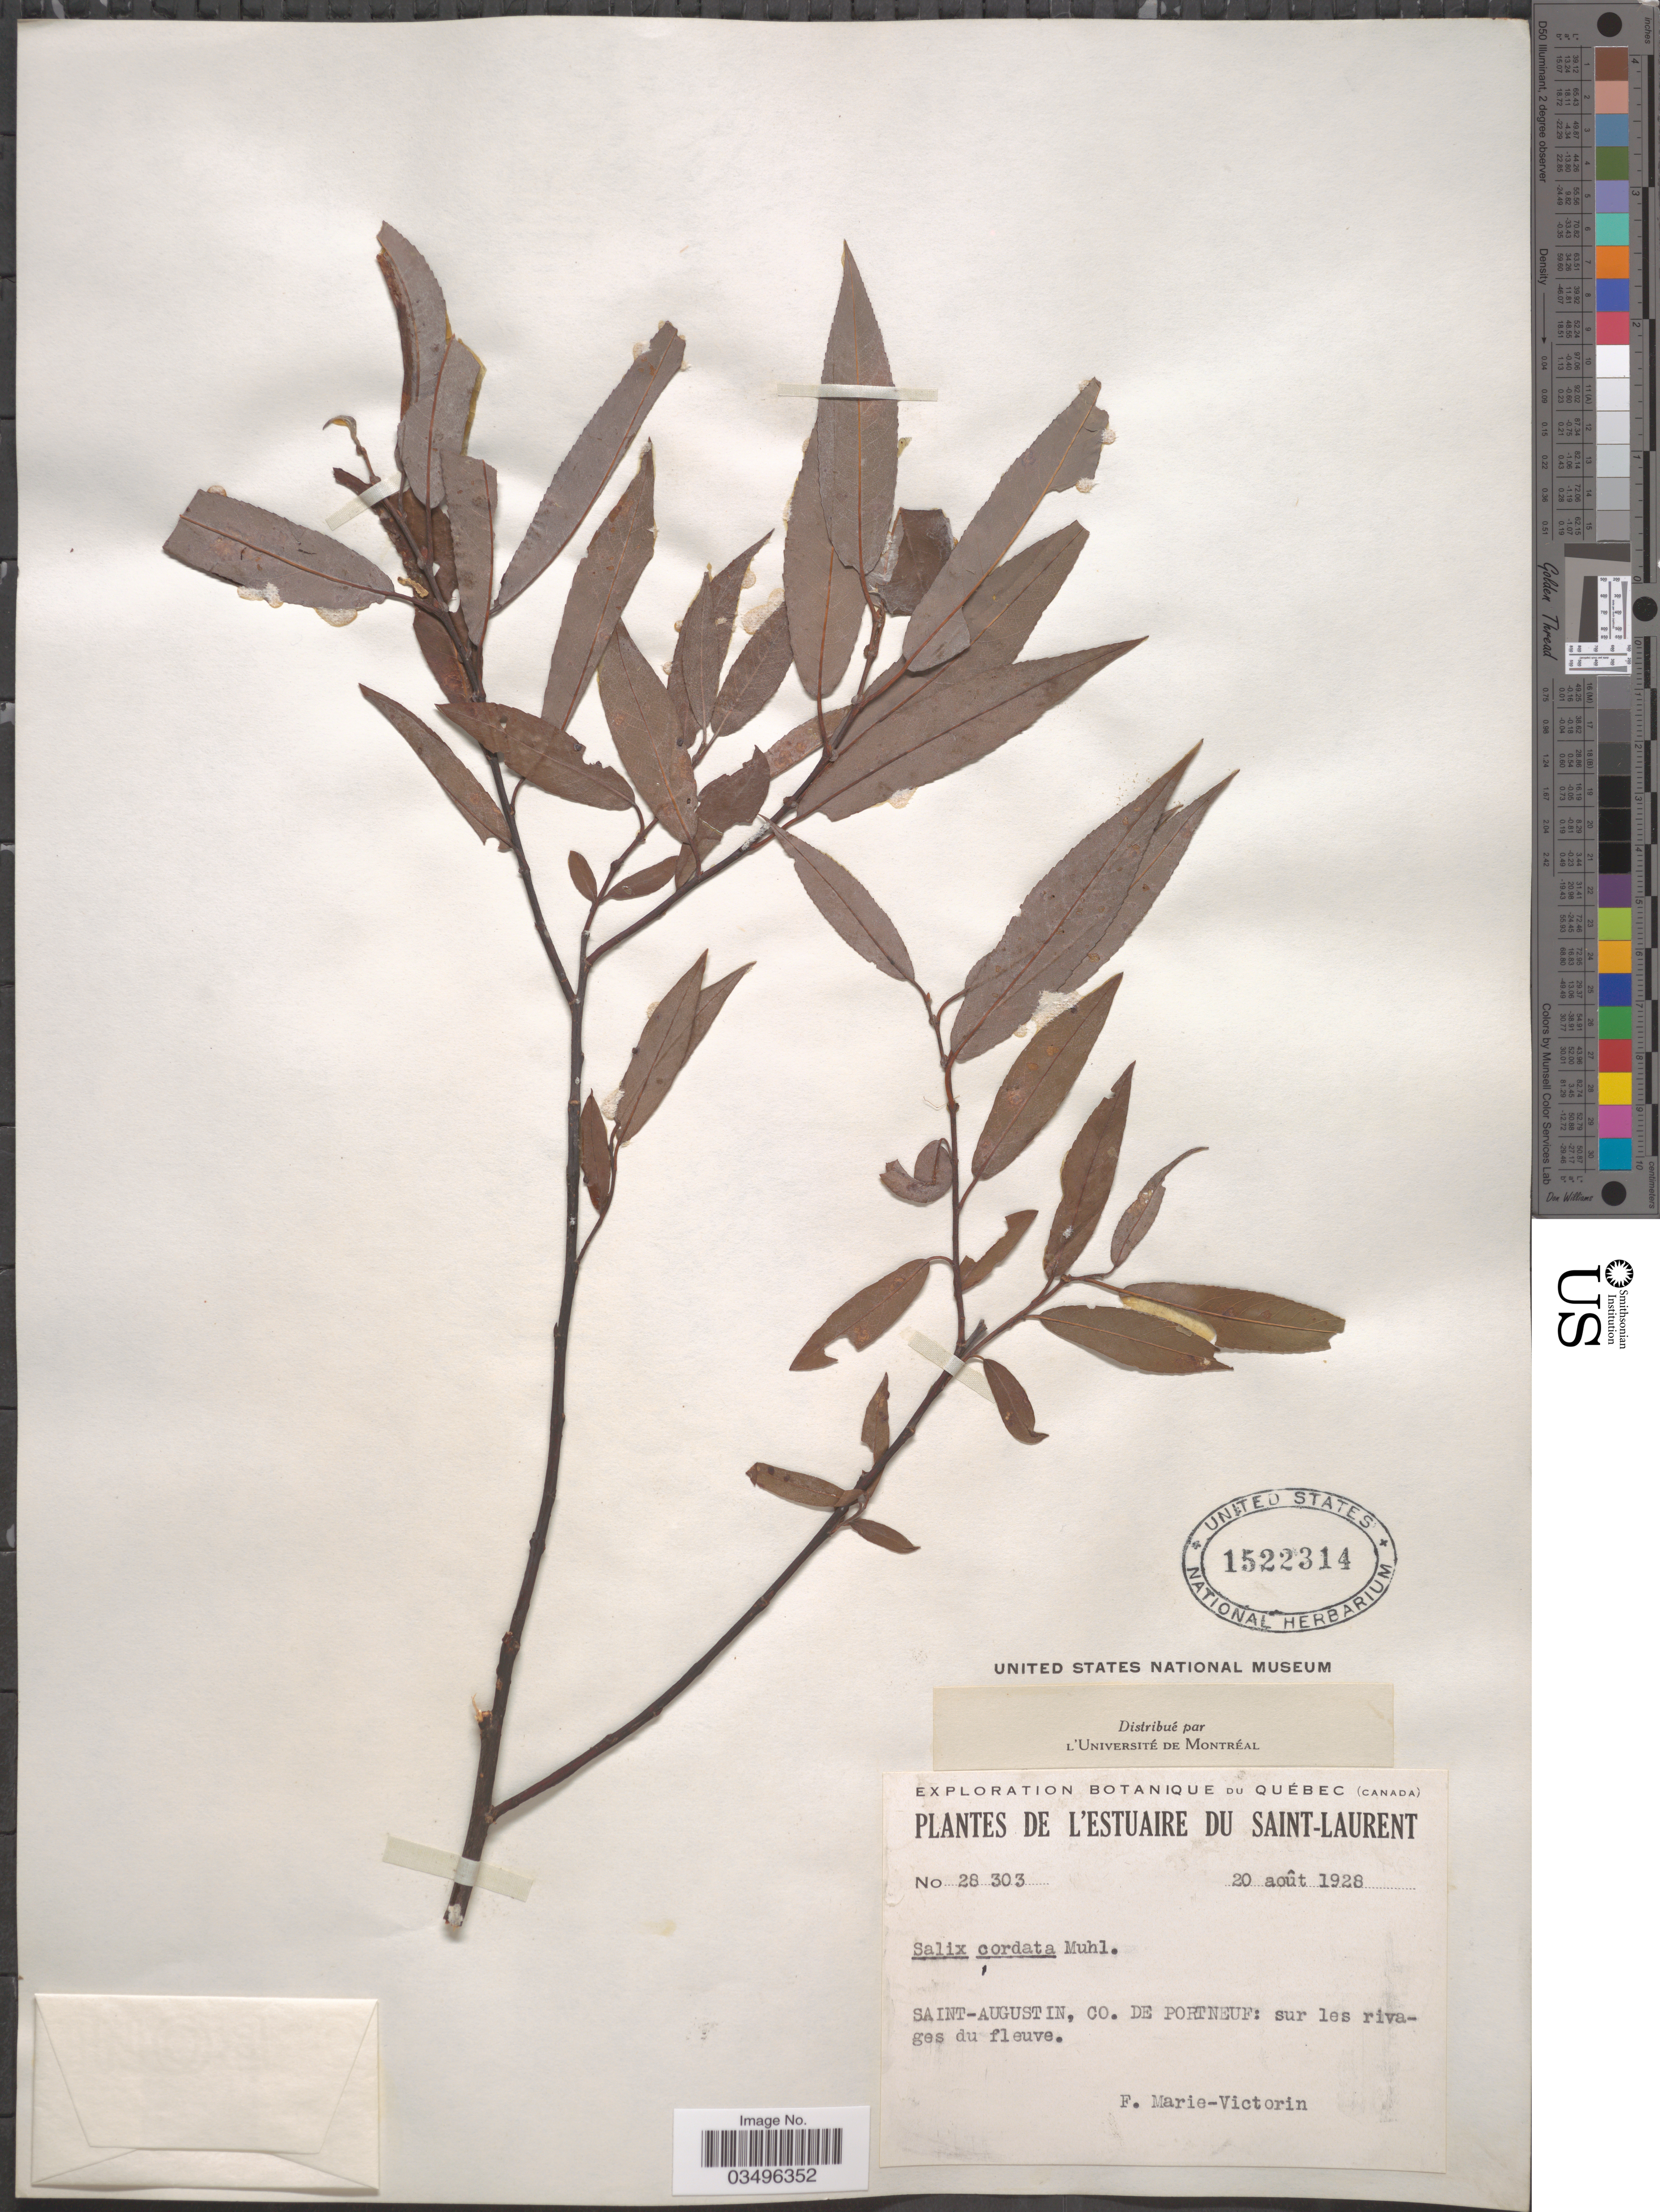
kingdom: Plantae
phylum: Tracheophyta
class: Magnoliopsida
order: Malpighiales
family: Salicaceae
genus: Salix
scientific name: Salix cordata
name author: Michx.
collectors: F. Marie-Victorin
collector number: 28303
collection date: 1928-08-20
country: Canada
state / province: Quebec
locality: L'Estuaire Du Saint-Laurent. Saint-Augustin, Co. De Portneuf: sur les rivages du fleuve.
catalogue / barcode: US 1522314